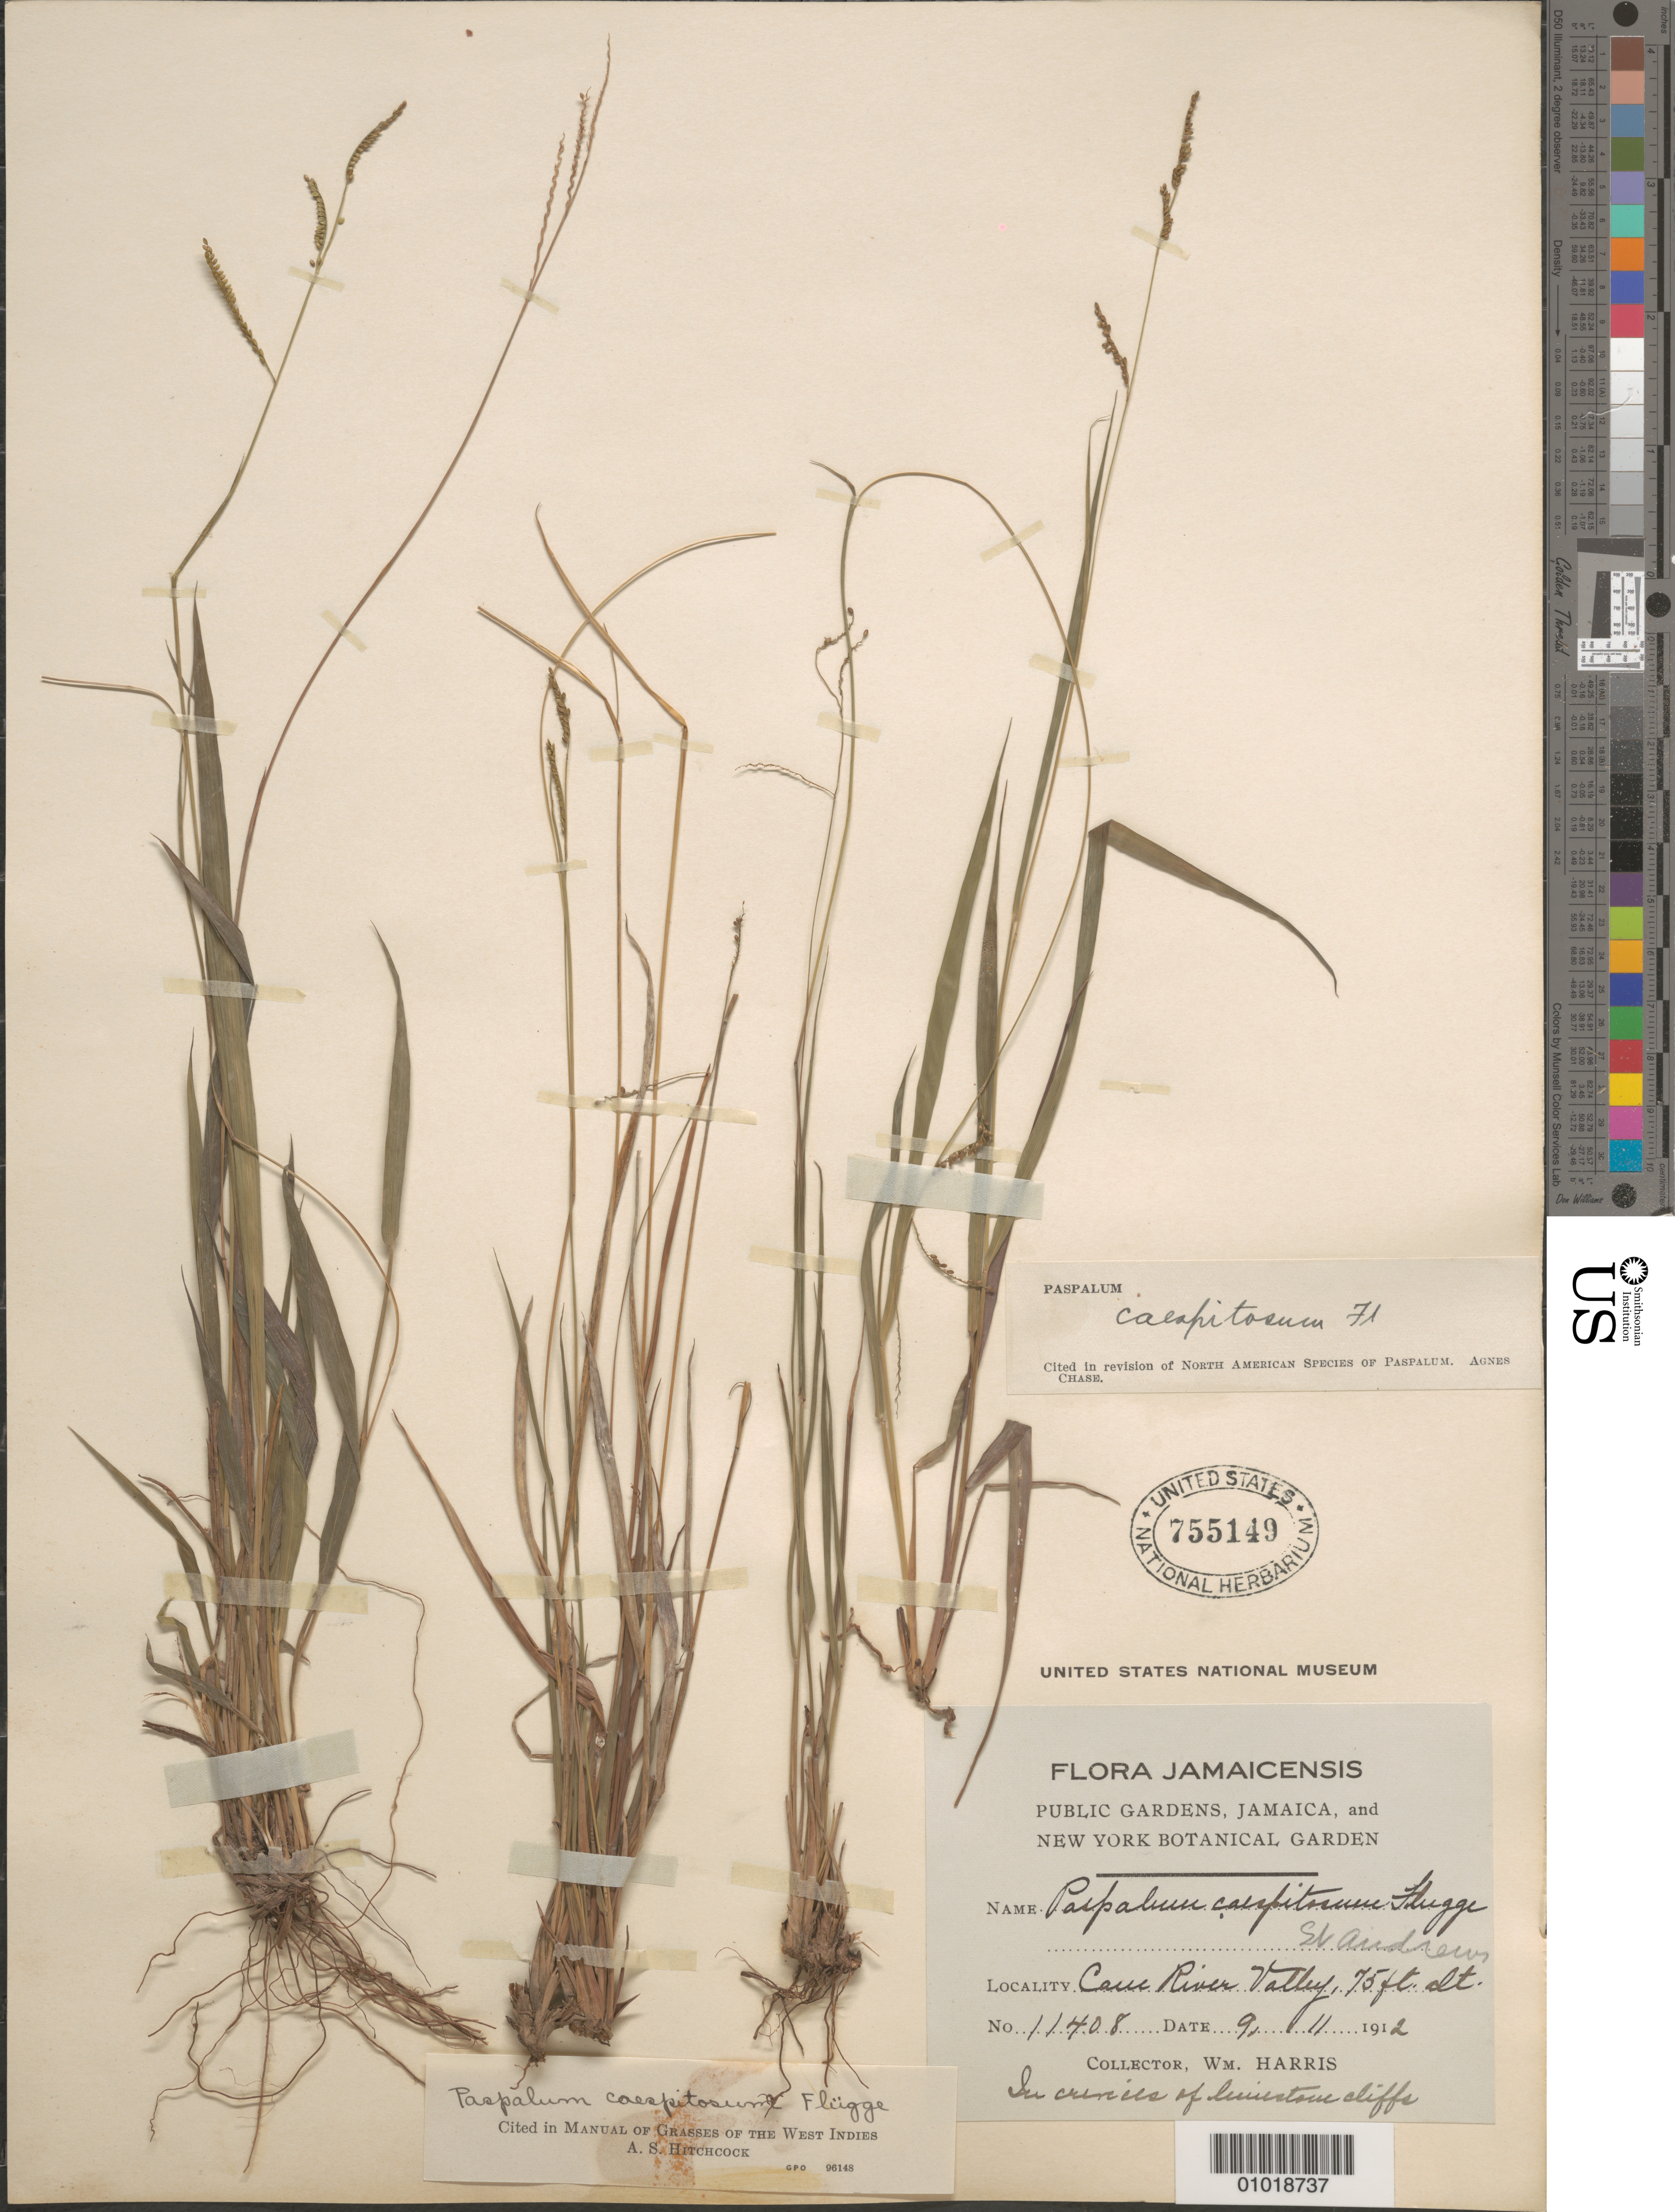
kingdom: Plantae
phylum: Tracheophyta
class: Liliopsida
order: Poales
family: Poaceae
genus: Paspalum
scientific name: Paspalum caespitosum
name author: Flüggé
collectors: W. Harris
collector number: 11408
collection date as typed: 09 Sep 1912 or 11 Sep 1912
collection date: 1912-09-09 or 1912-09-11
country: Jamaica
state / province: Saint Andrew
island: Jamaica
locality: Cane River Valley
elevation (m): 23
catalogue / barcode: US 755149